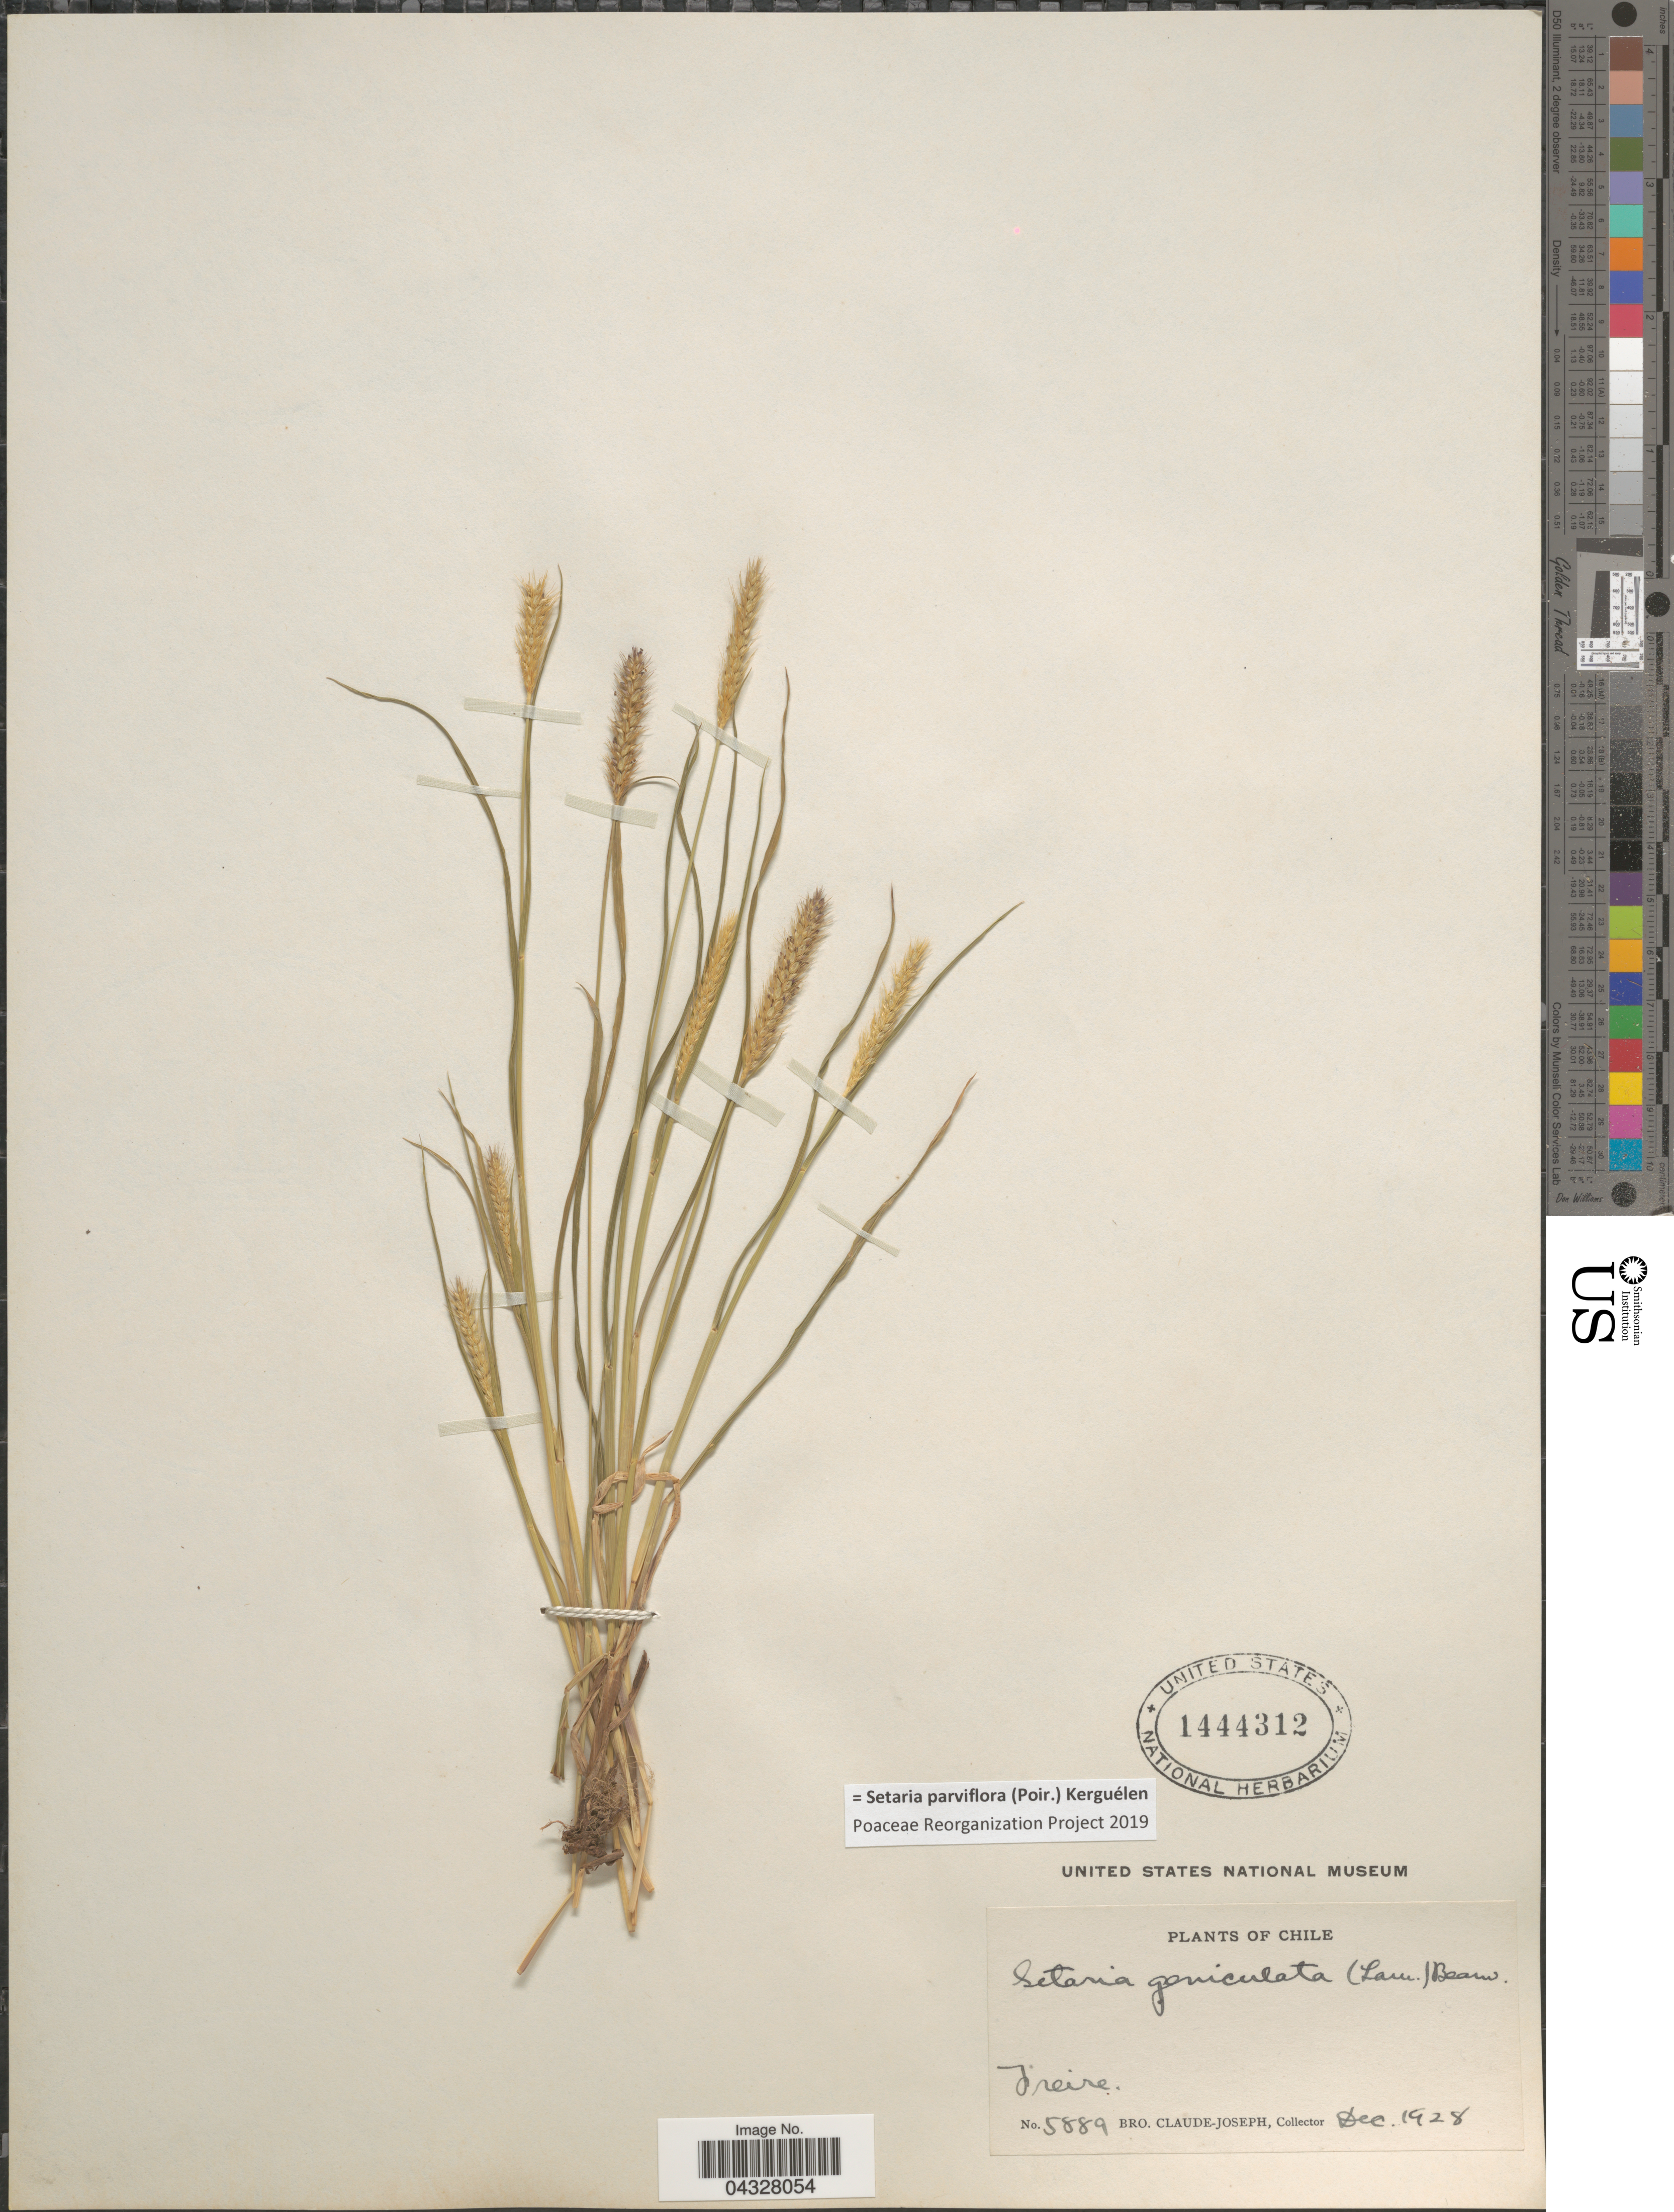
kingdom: Plantae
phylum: Tracheophyta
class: Liliopsida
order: Poales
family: Poaceae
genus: Setaria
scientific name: Setaria parviflora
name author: (Poir.) Kerguélen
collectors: Bro. Claude-Joseph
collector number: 5889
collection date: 1928-12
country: Chile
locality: Freire.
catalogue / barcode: US 1444312